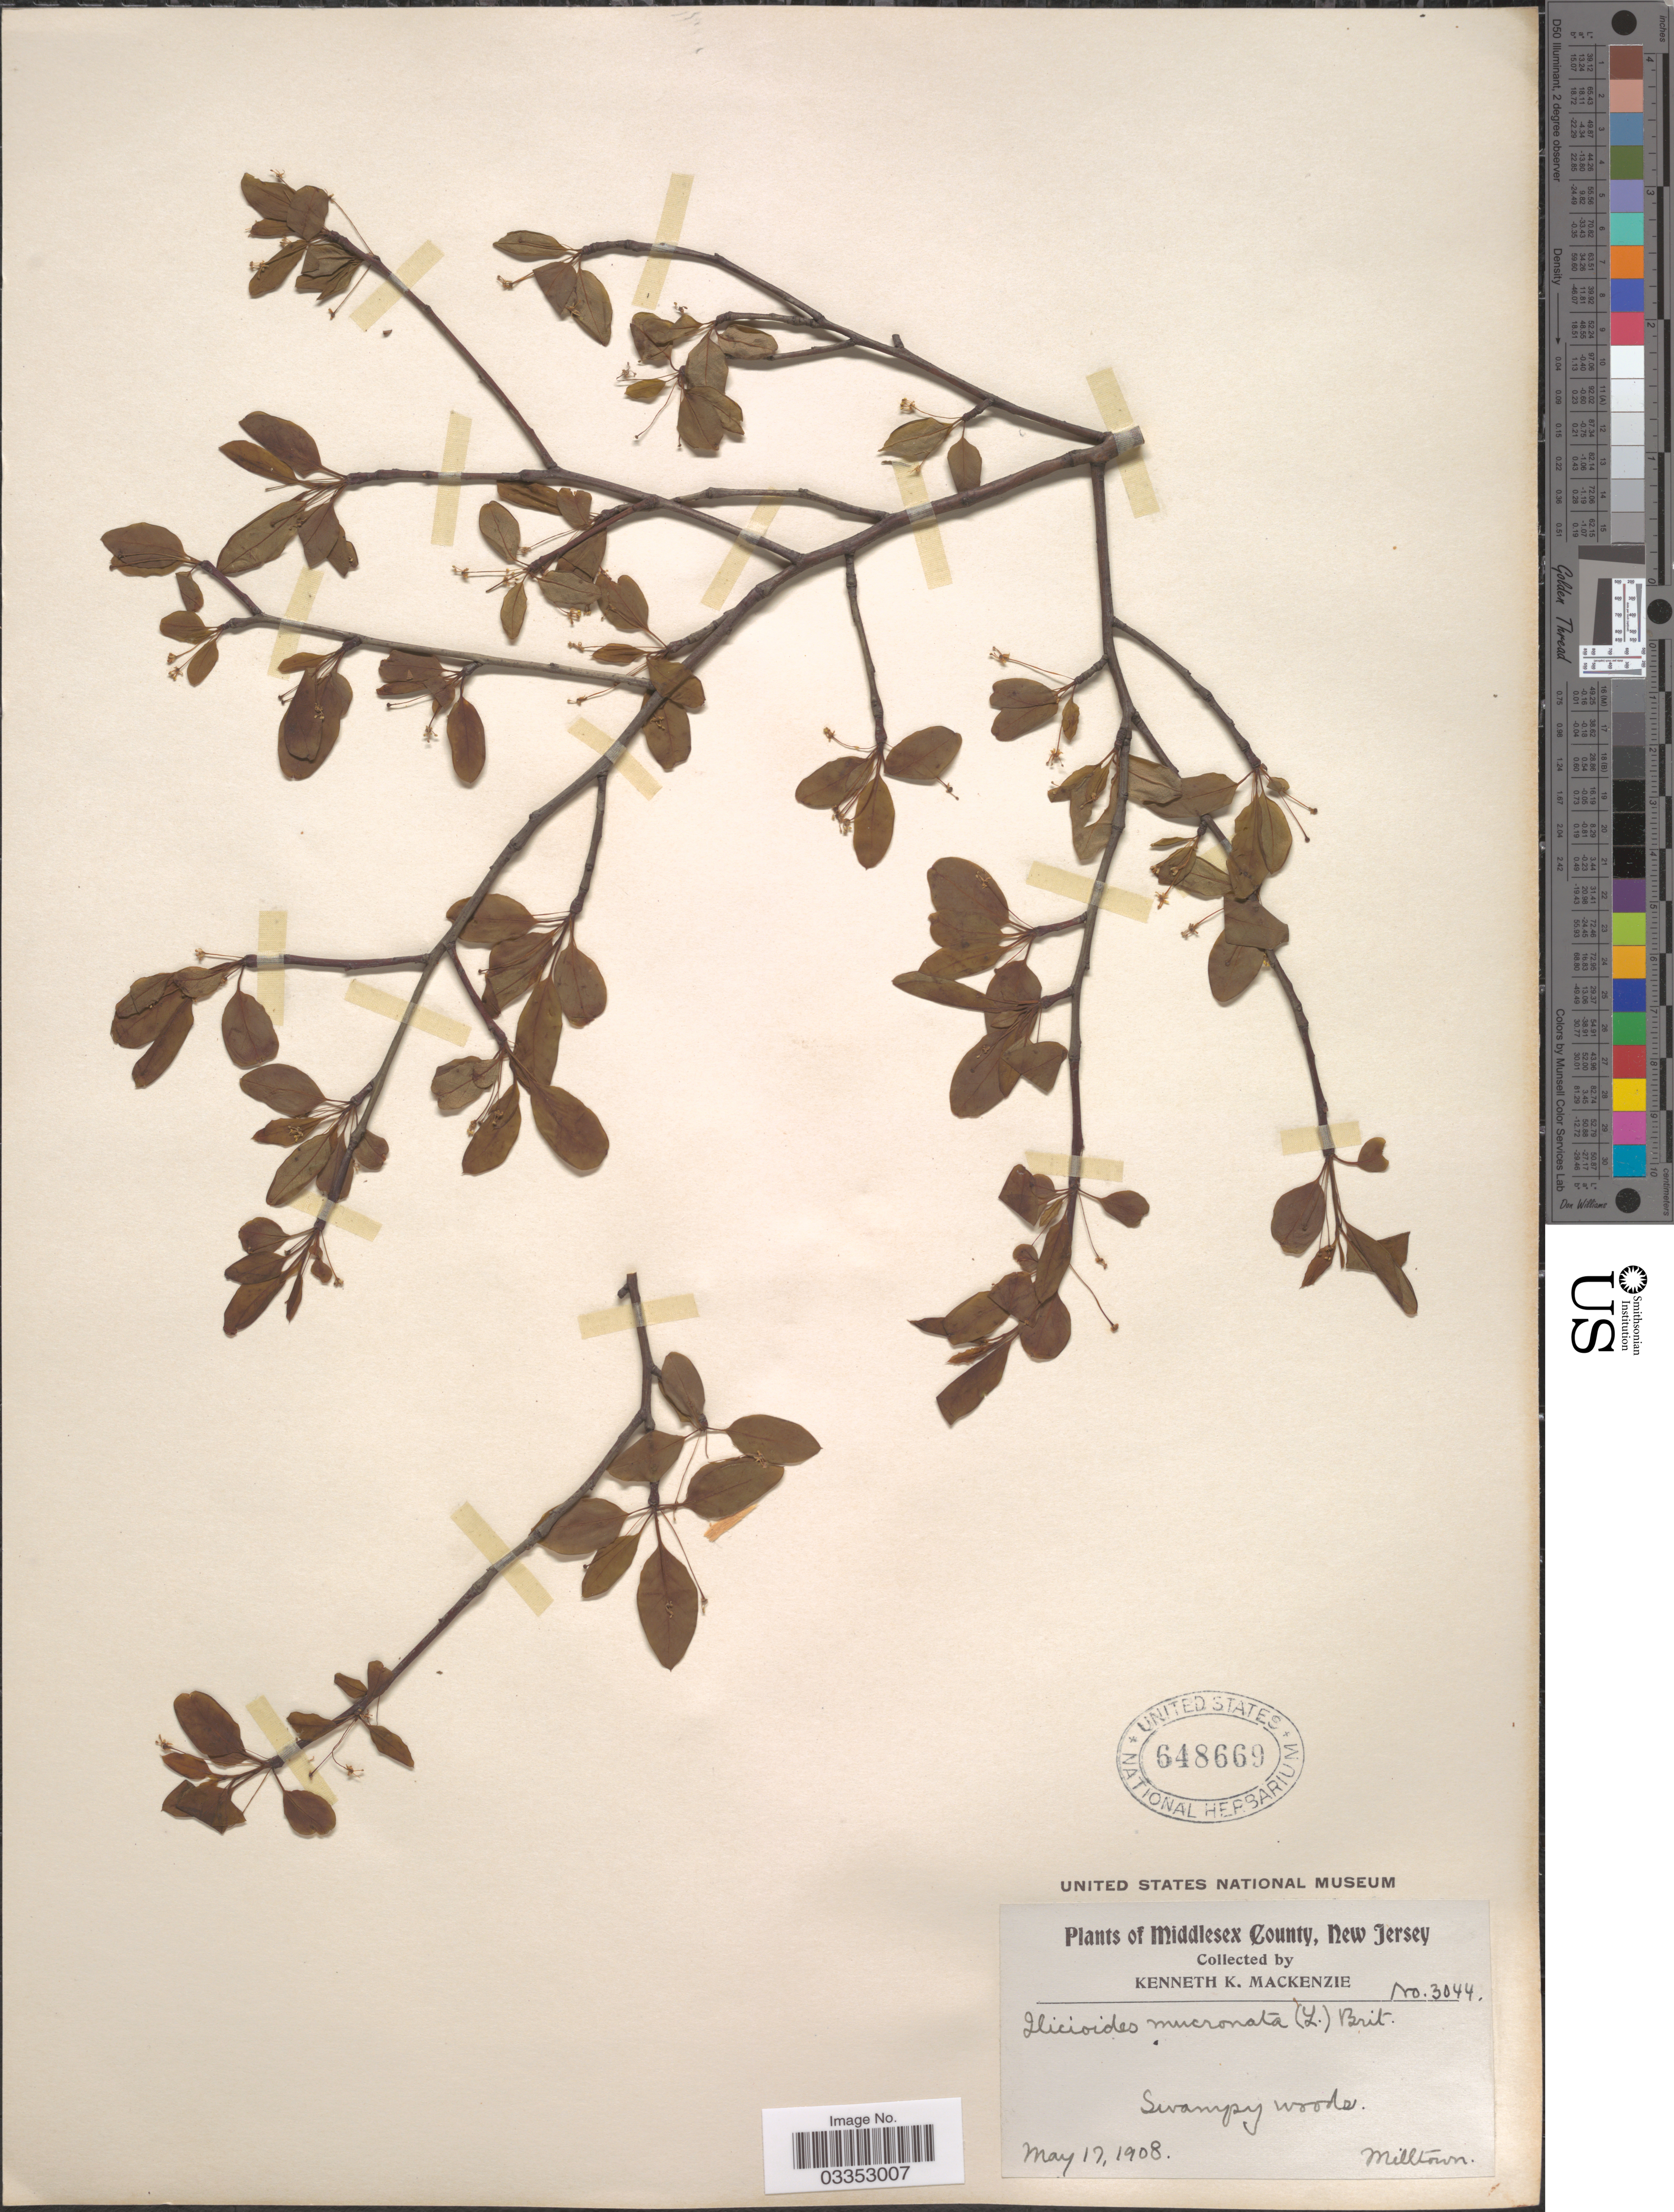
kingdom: Plantae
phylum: Tracheophyta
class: Magnoliopsida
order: Aquifoliales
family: Aquifoliaceae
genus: Nemopanthus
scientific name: Nemopanthus mucronatus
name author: (L.) Trel.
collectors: K. K. Mackenzie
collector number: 3044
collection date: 1908-05-17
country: United States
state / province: New Jersey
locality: Middlesex County. Milltown.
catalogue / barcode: US 648669